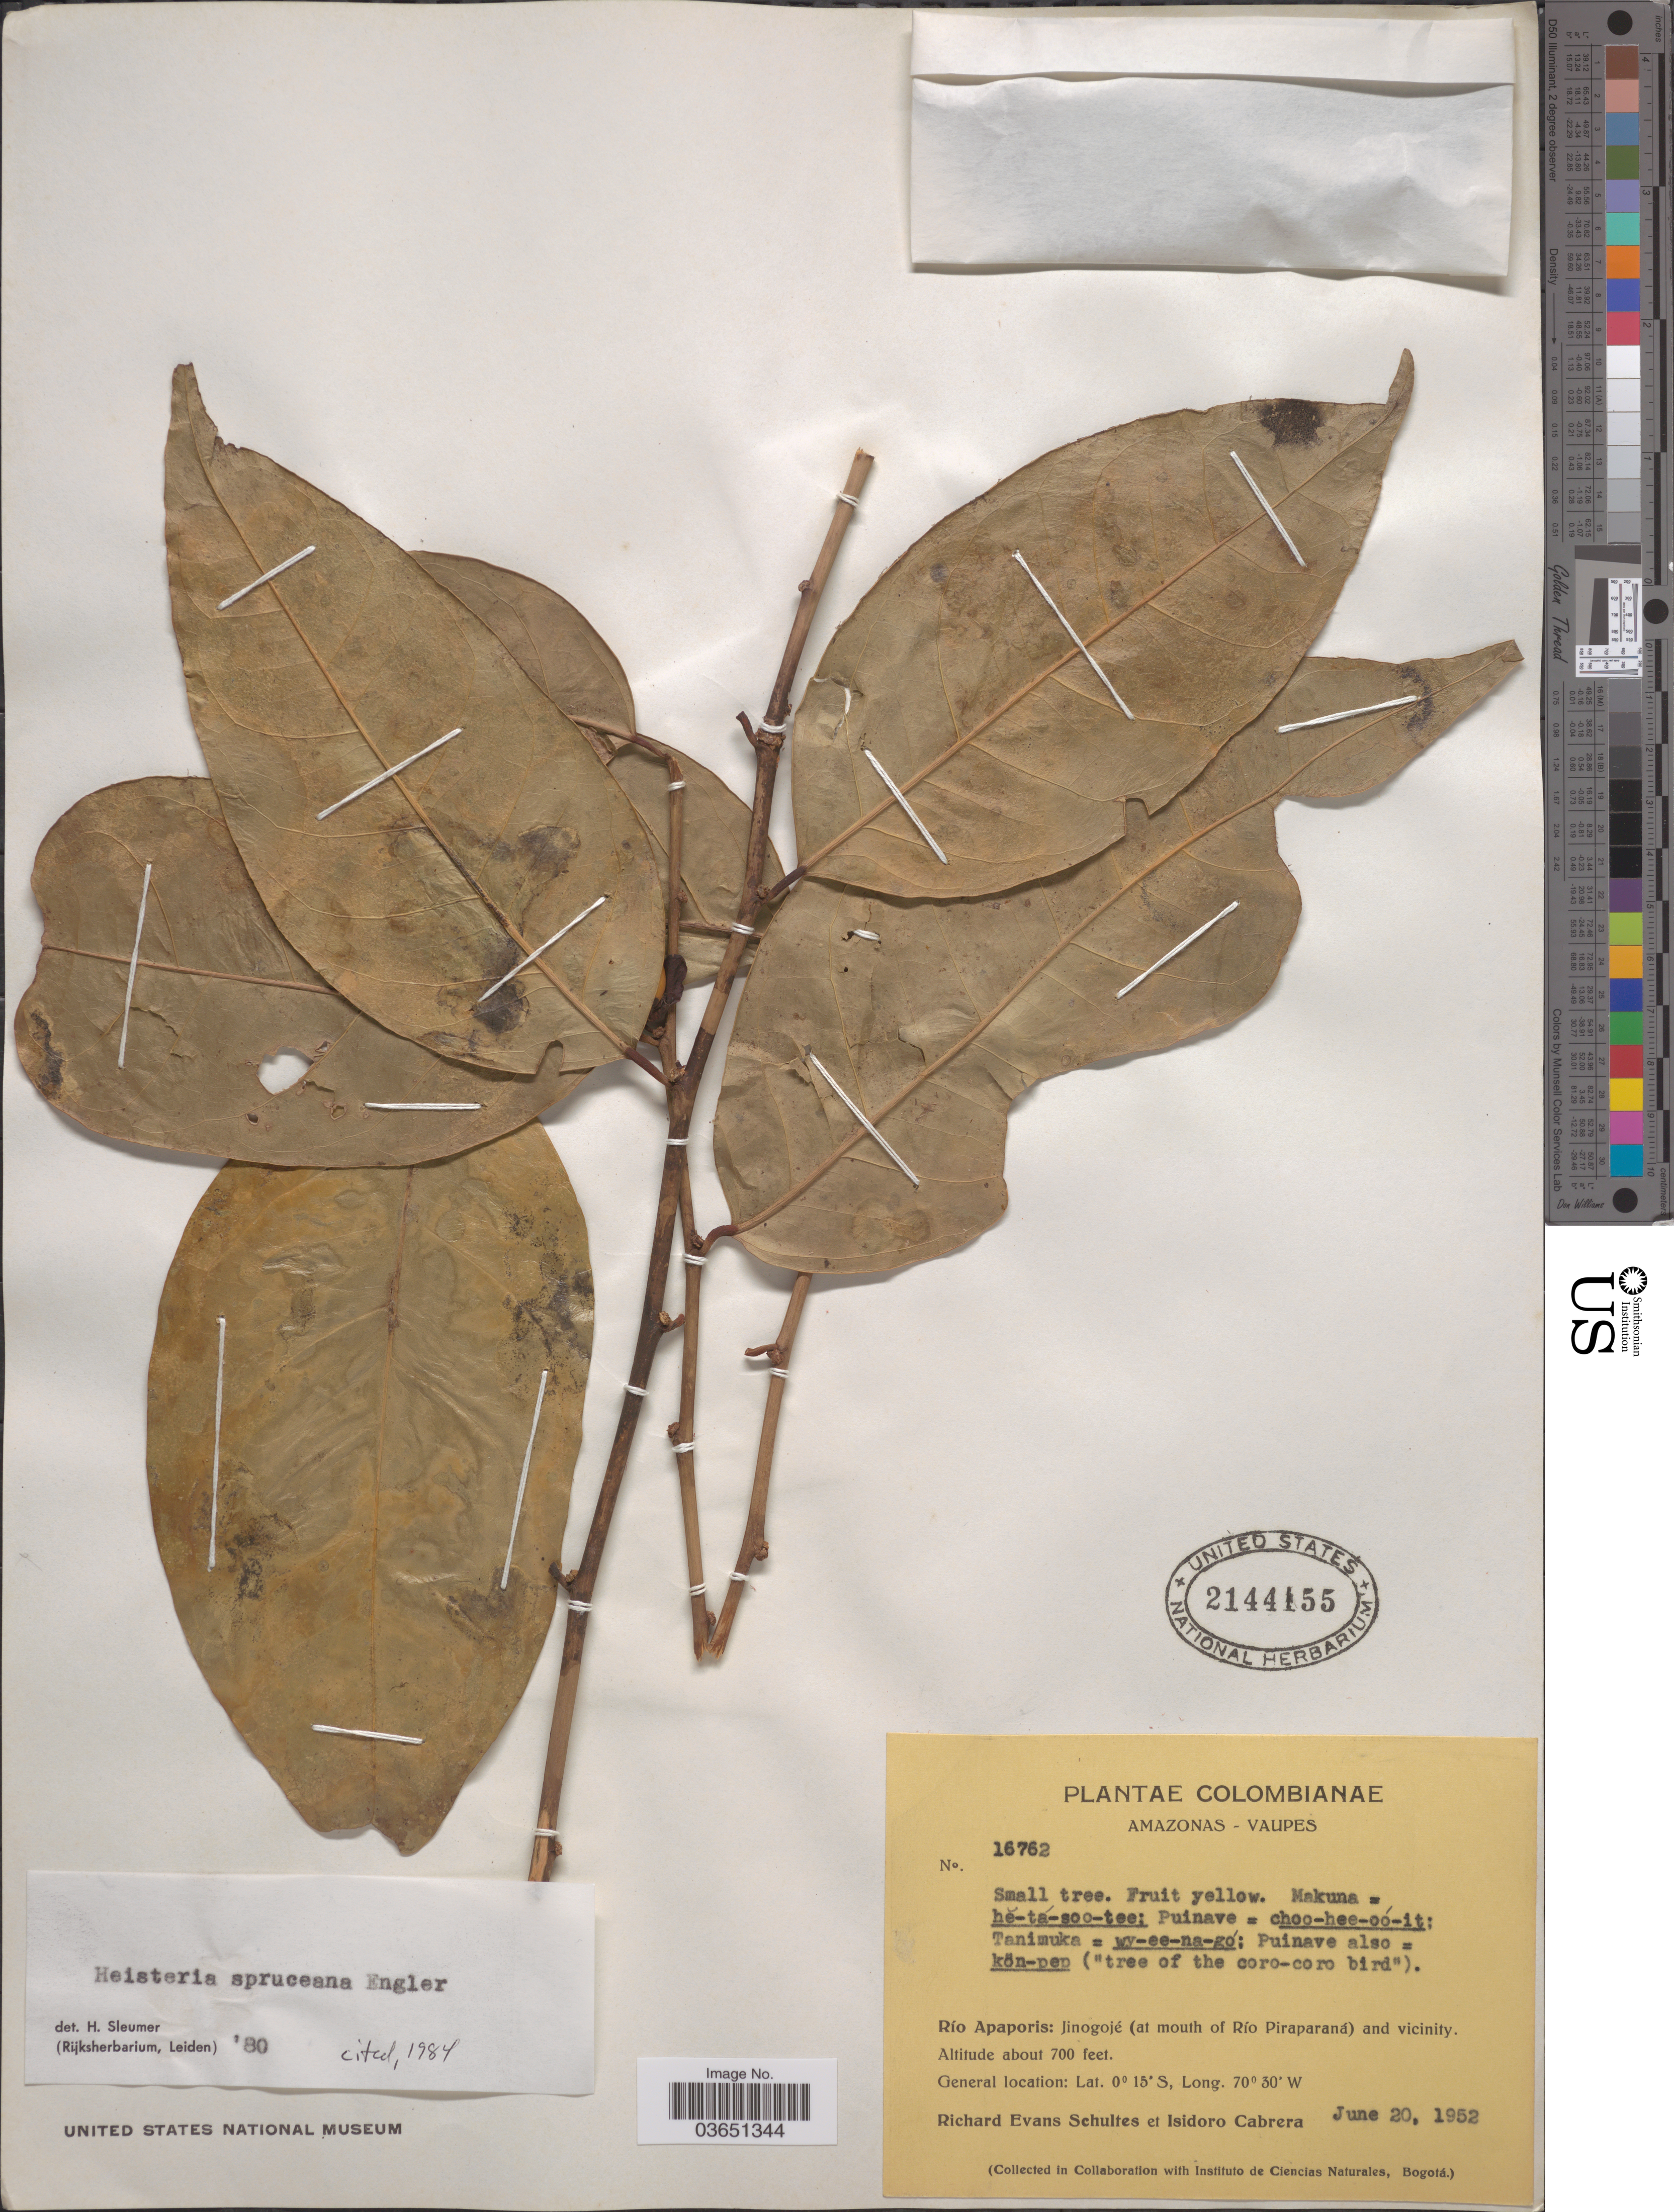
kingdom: Plantae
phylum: Tracheophyta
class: Magnoliopsida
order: Santalales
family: Erythropalaceae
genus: Heisteria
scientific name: Heisteria spruceana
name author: Engl.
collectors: R. E. Schultes & I. Cabrera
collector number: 16762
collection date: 1952-06-20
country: Colombia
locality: Amazonas-Vaupes. Río Apaporis: Jinogojé (at mouth of Río Piraparaná) and vicinity.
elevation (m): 213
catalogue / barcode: US 2144155